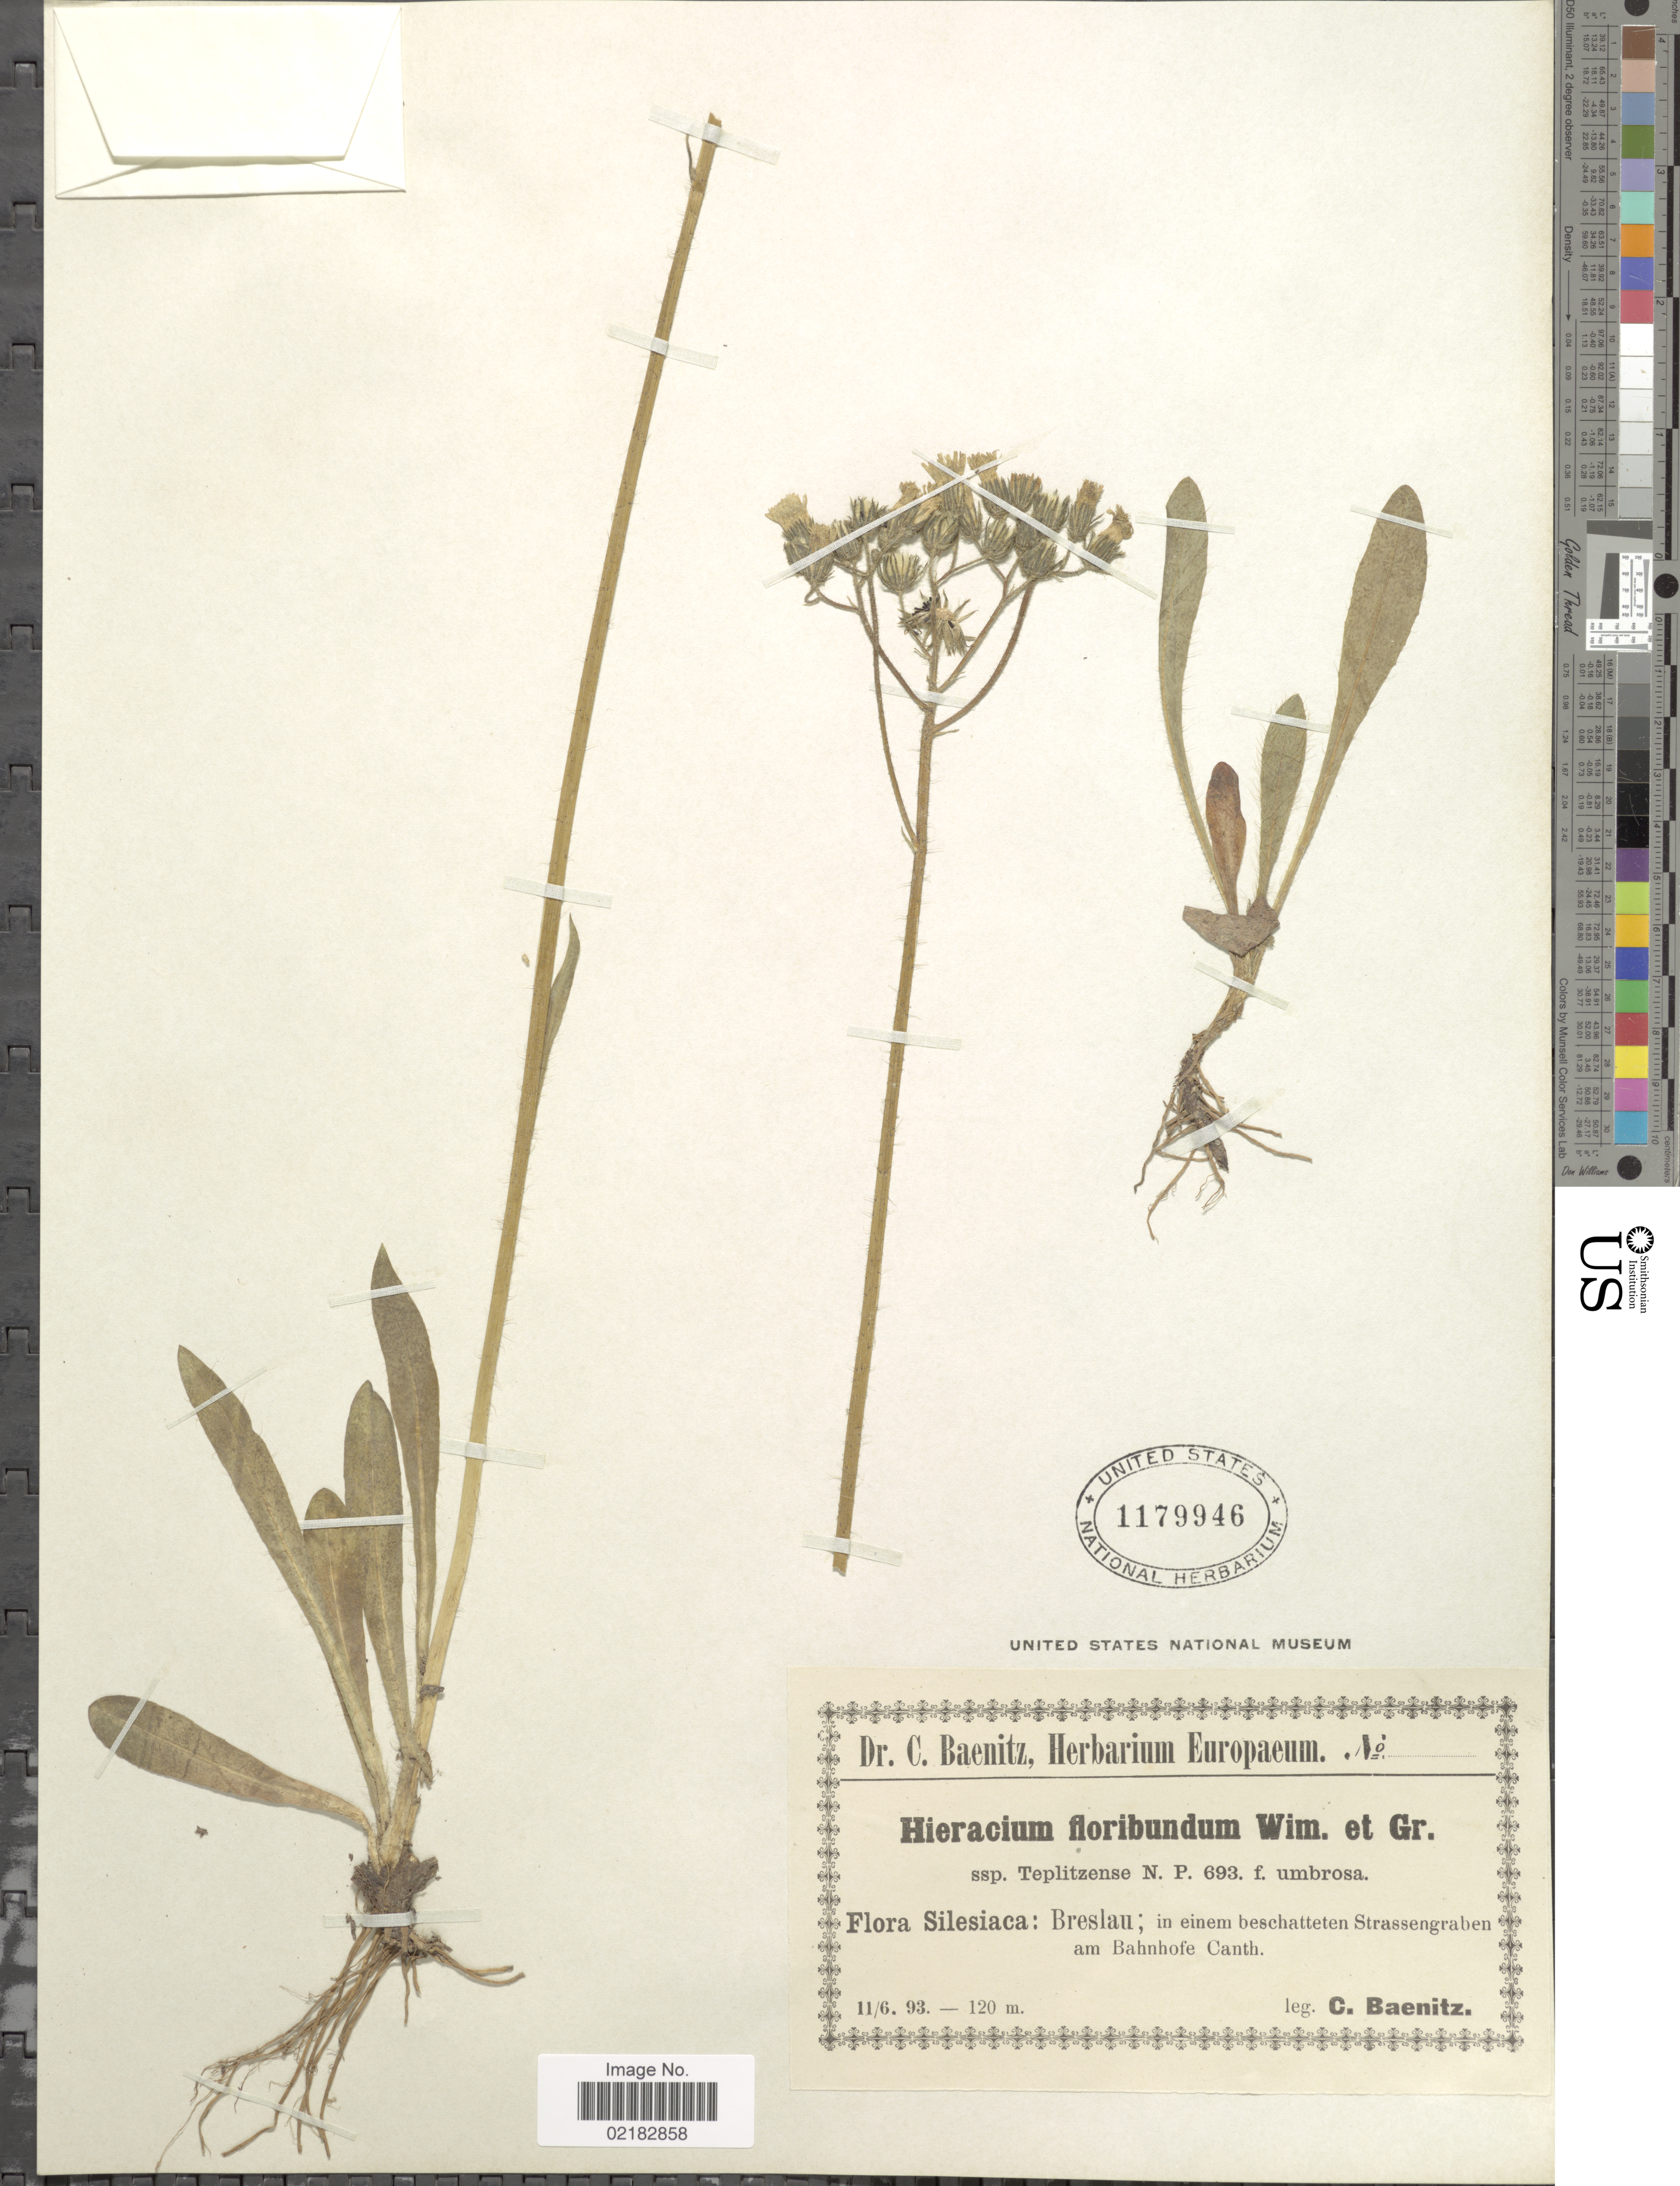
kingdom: Plantae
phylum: Tracheophyta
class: Magnoliopsida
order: Asterales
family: Asteraceae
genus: Pilosella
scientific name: Pilosella floribunda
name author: (Wimm. & Grab.) Fr. a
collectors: C. G. Baenitz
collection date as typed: Transcribed d/m/y: 11/6/93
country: Poland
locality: Silesiaca: Breslau; in einem beschatteten Strassengraben am Bahnhofe Canth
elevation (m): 120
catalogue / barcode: US 1179946